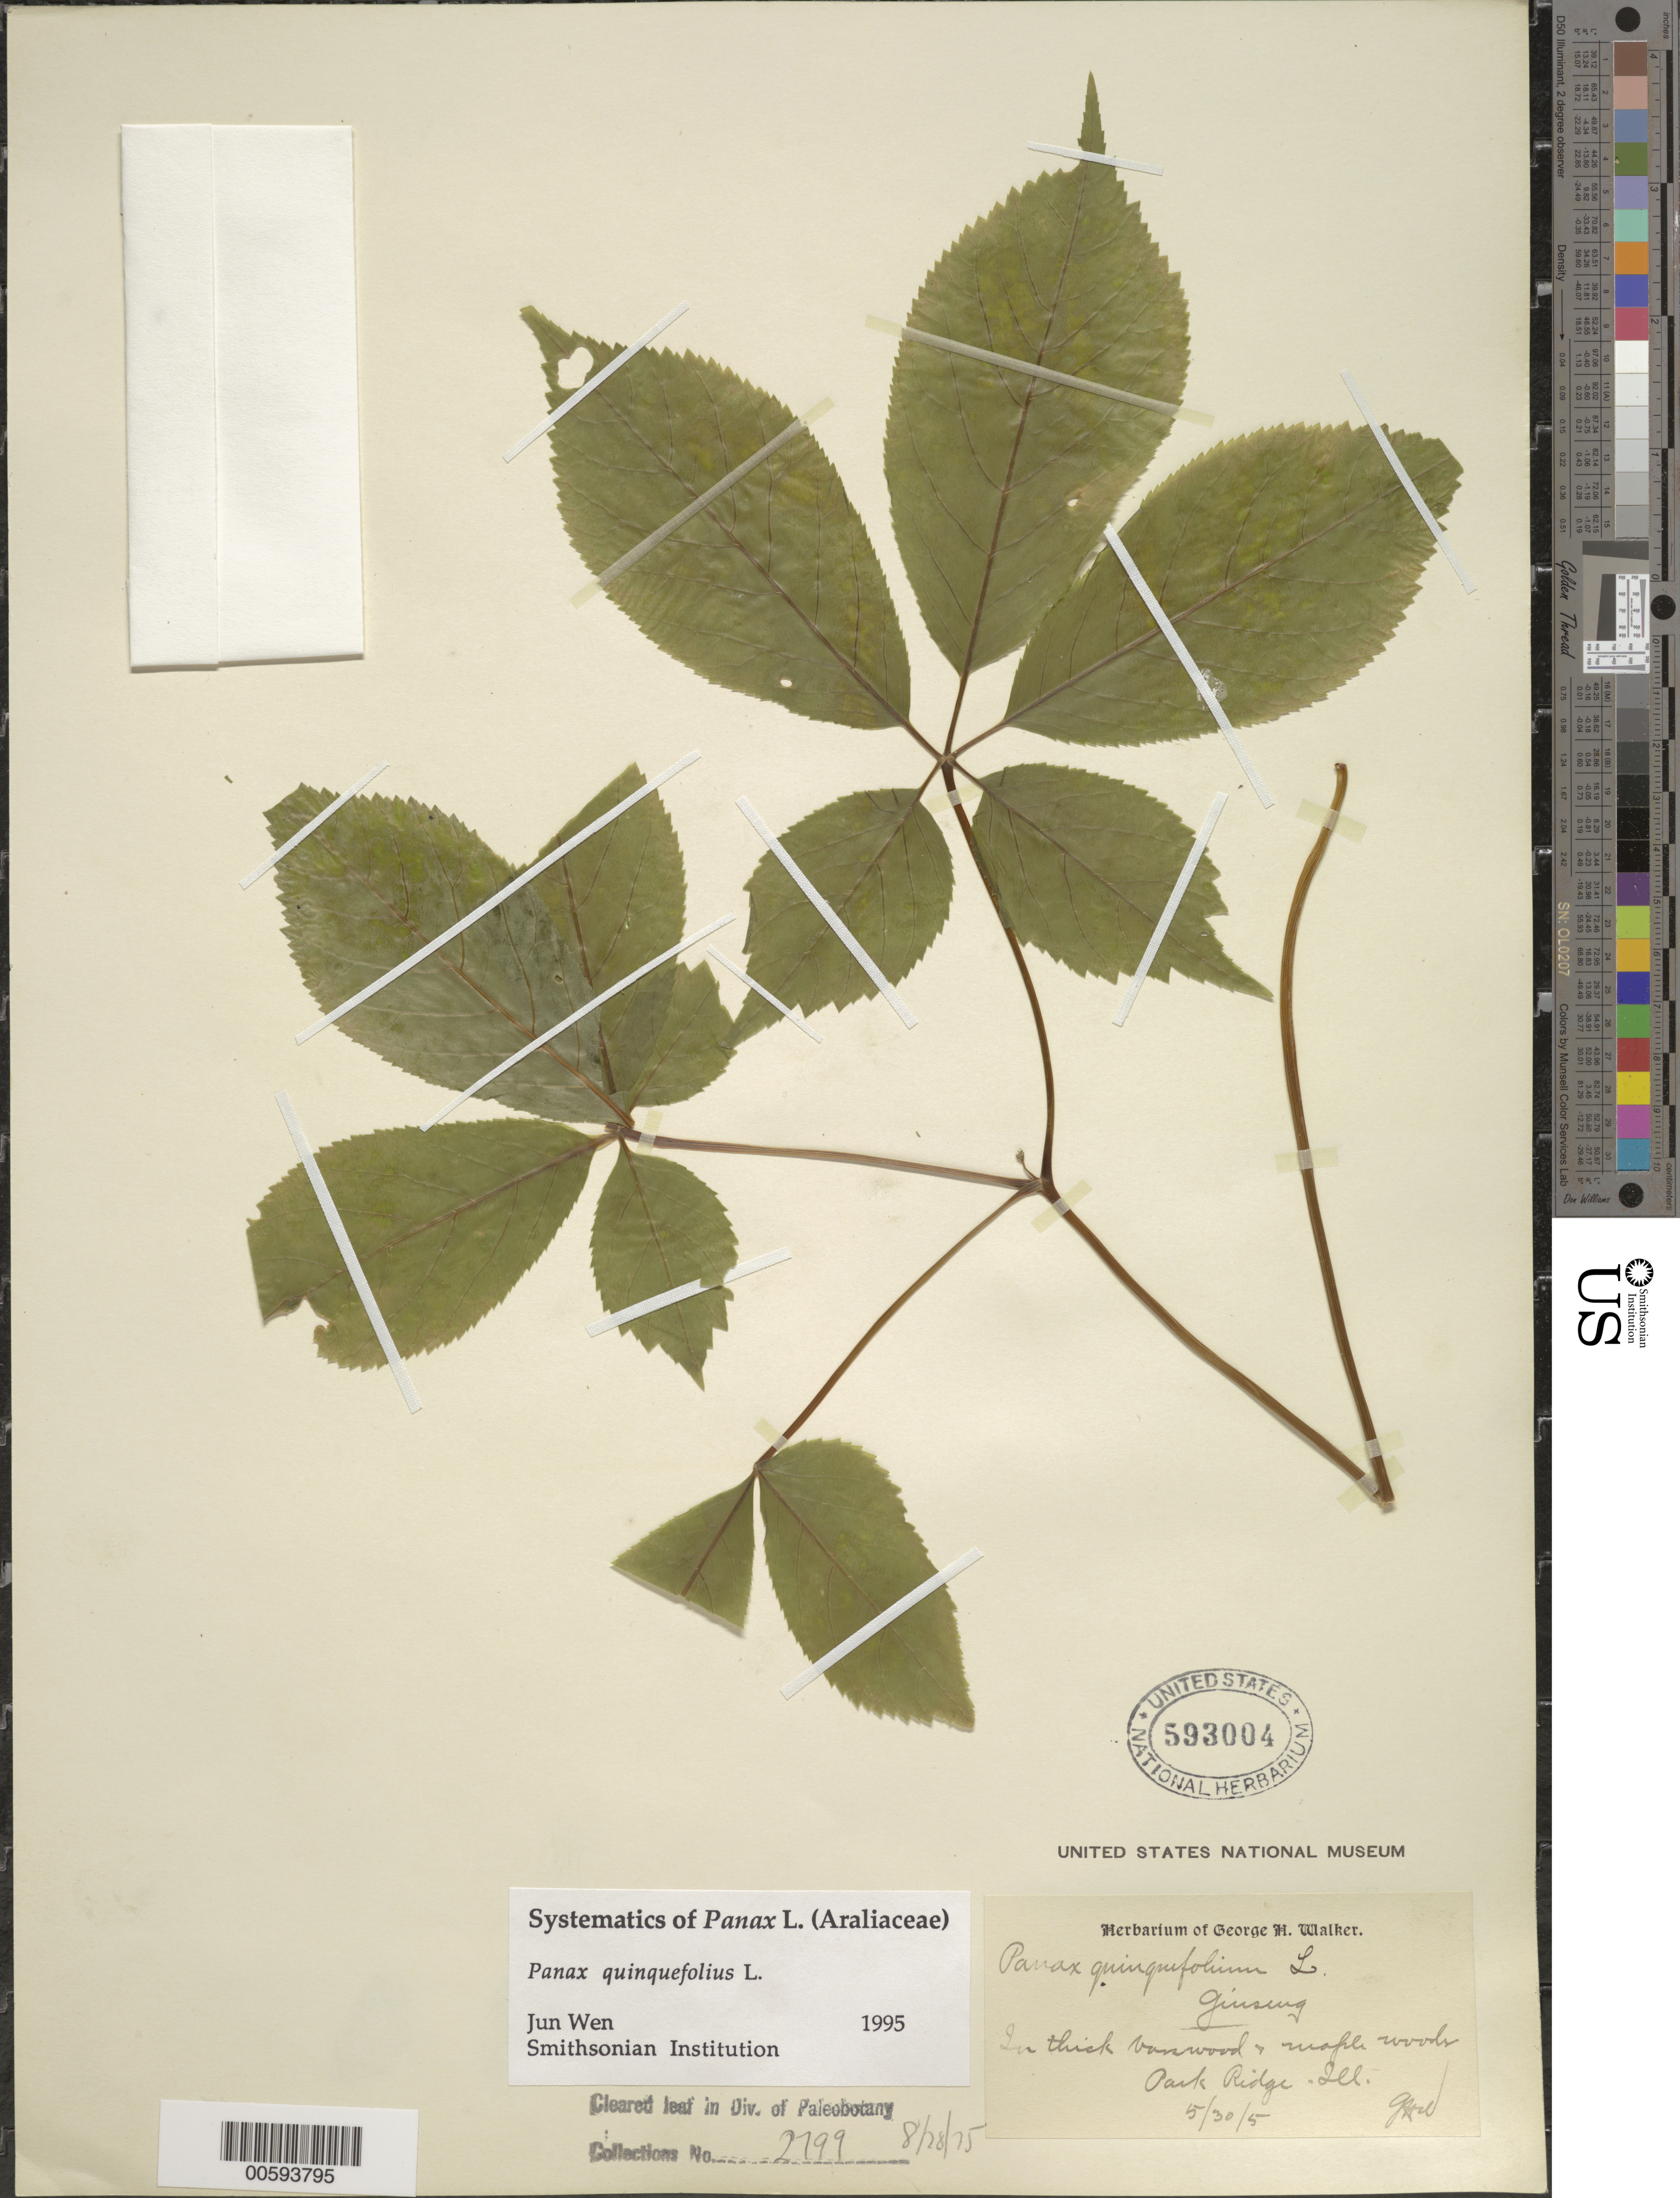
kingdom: Plantae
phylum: Tracheophyta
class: Magnoliopsida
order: Apiales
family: Araliaceae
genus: Panax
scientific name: Panax quinquefolius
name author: L.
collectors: G. H. Walker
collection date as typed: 30 May 1905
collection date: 1905-05-30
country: United States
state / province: Illinois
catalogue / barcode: US 593004